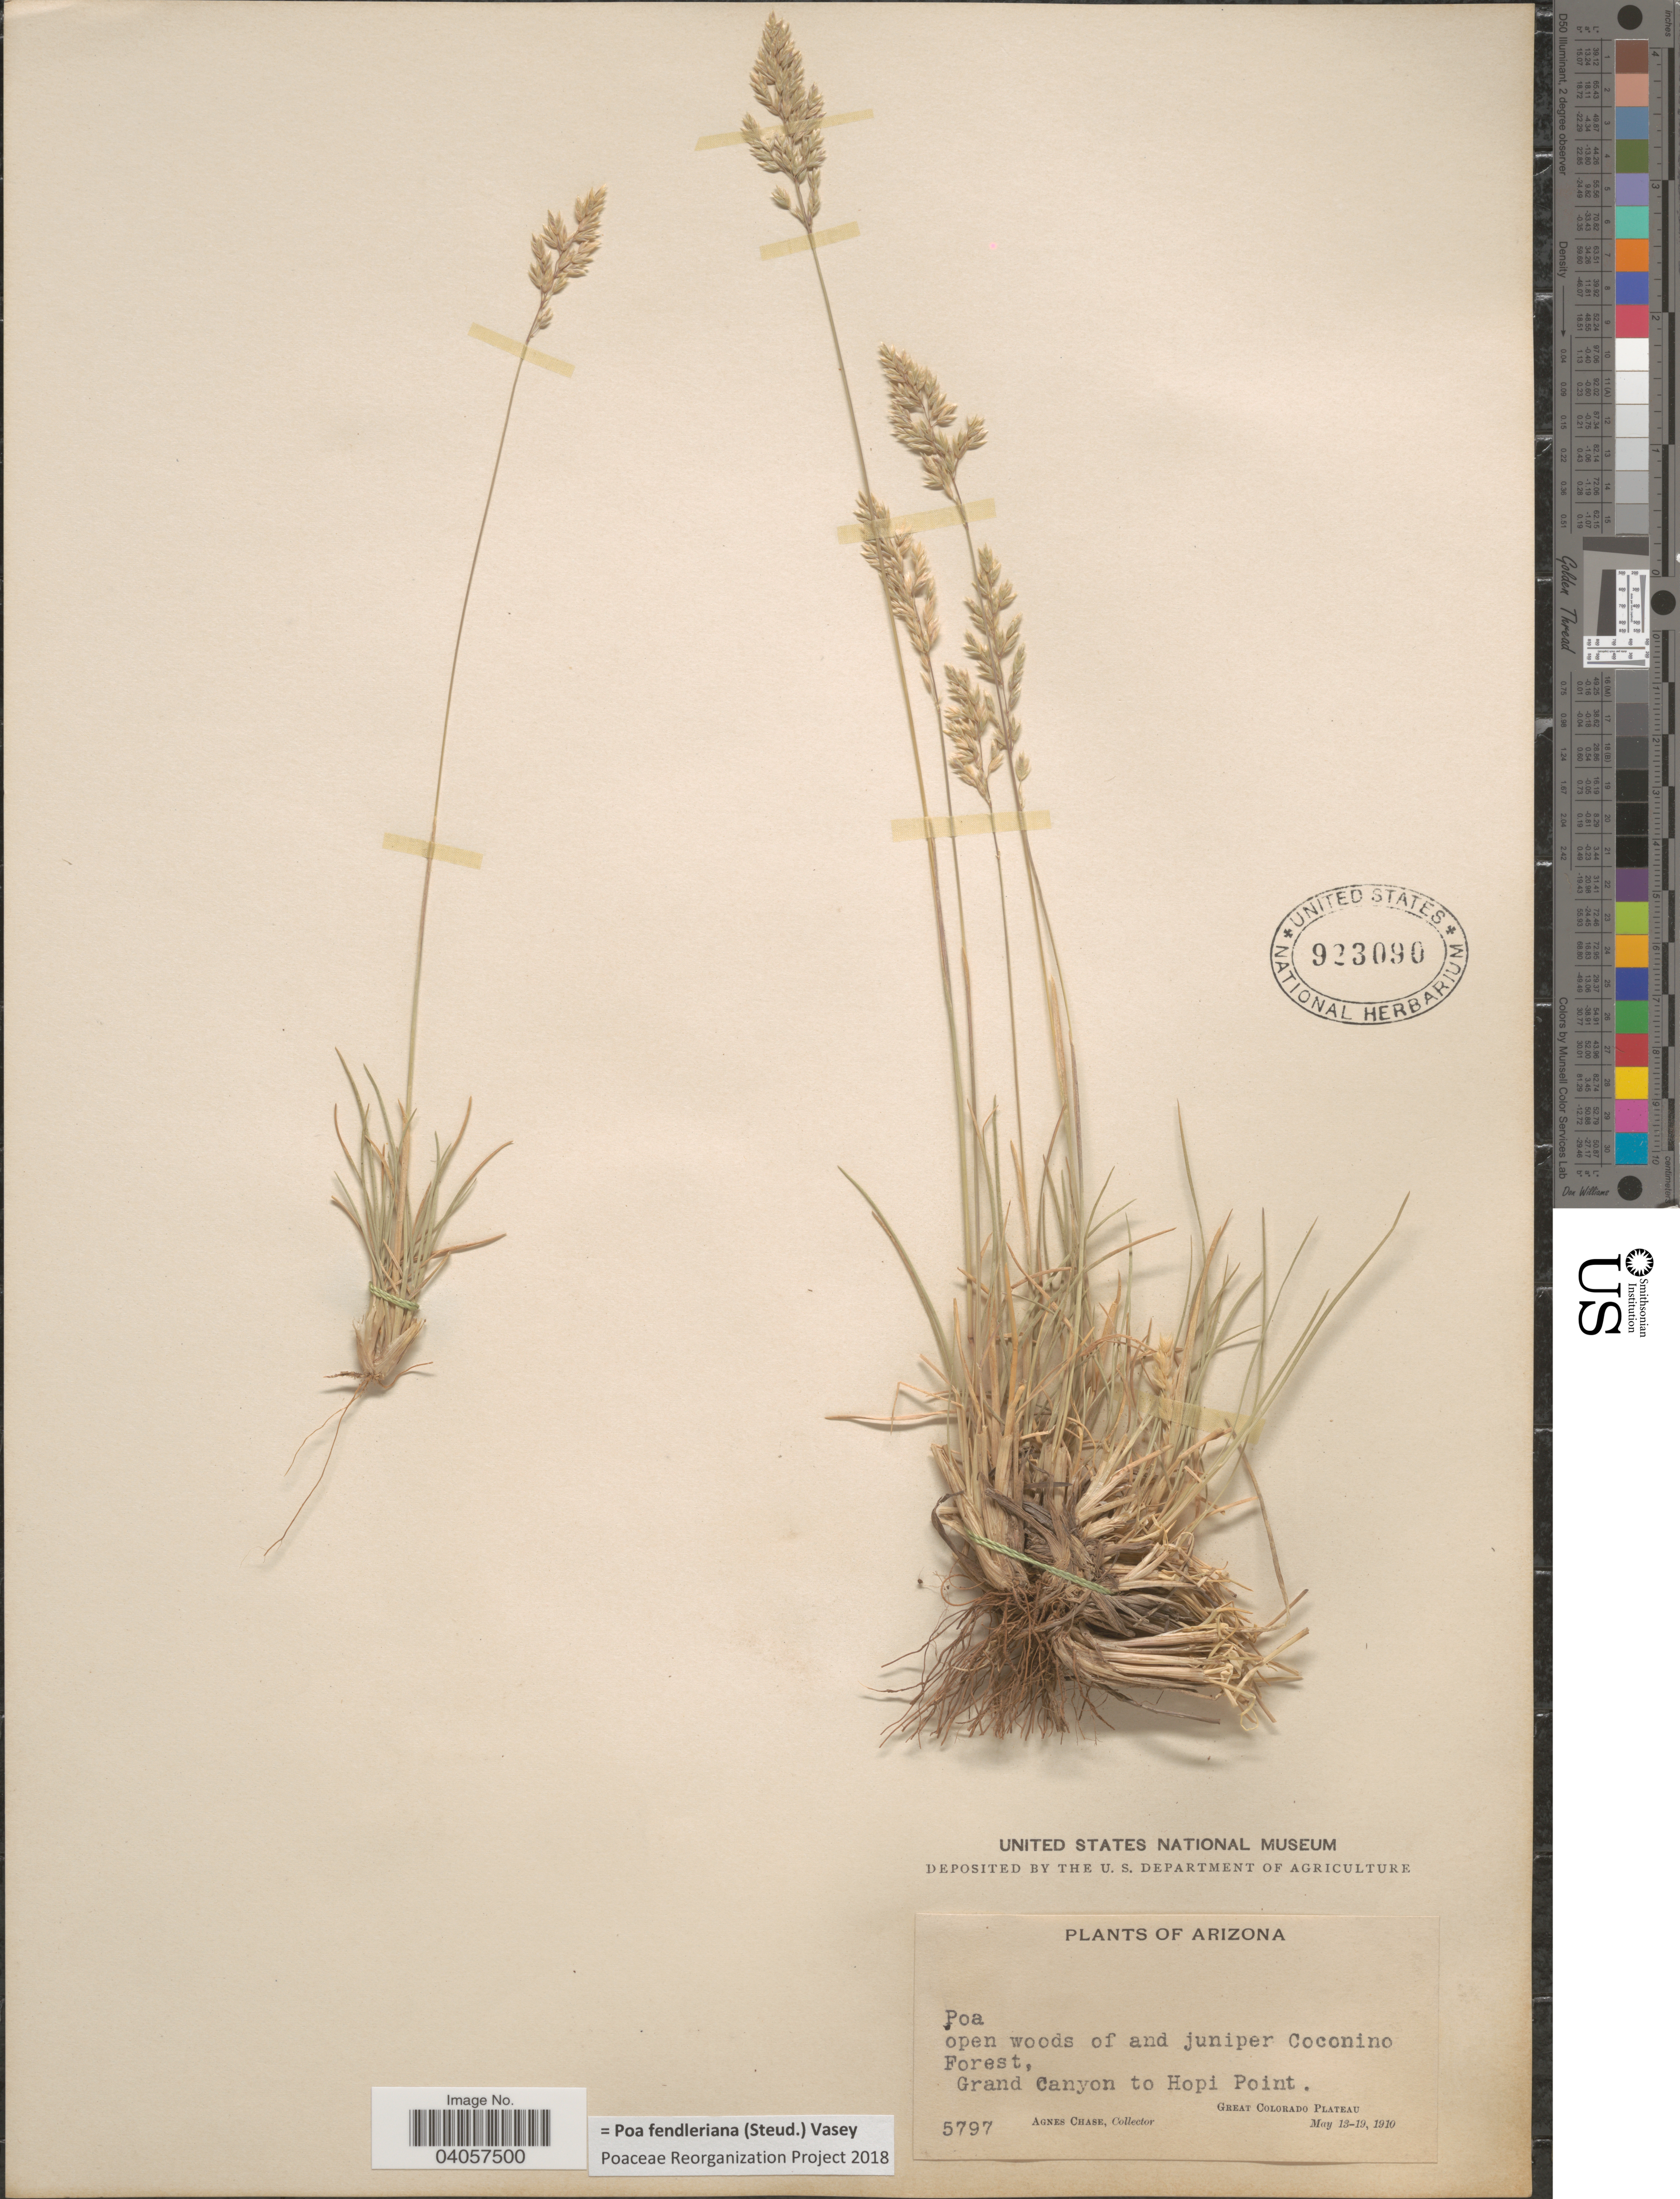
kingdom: Plantae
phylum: Tracheophyta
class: Liliopsida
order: Poales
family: Poaceae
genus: Poa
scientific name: Poa fendleriana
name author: (Steud.) Vasey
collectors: A. Chase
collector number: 5797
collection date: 1910-05-13/1910-05-19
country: United States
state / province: Arizona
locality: Open woods of and juniper Coconino Forest, Grand Canyon to Hopi Point. Great Colorado Plateau.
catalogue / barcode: US 923096